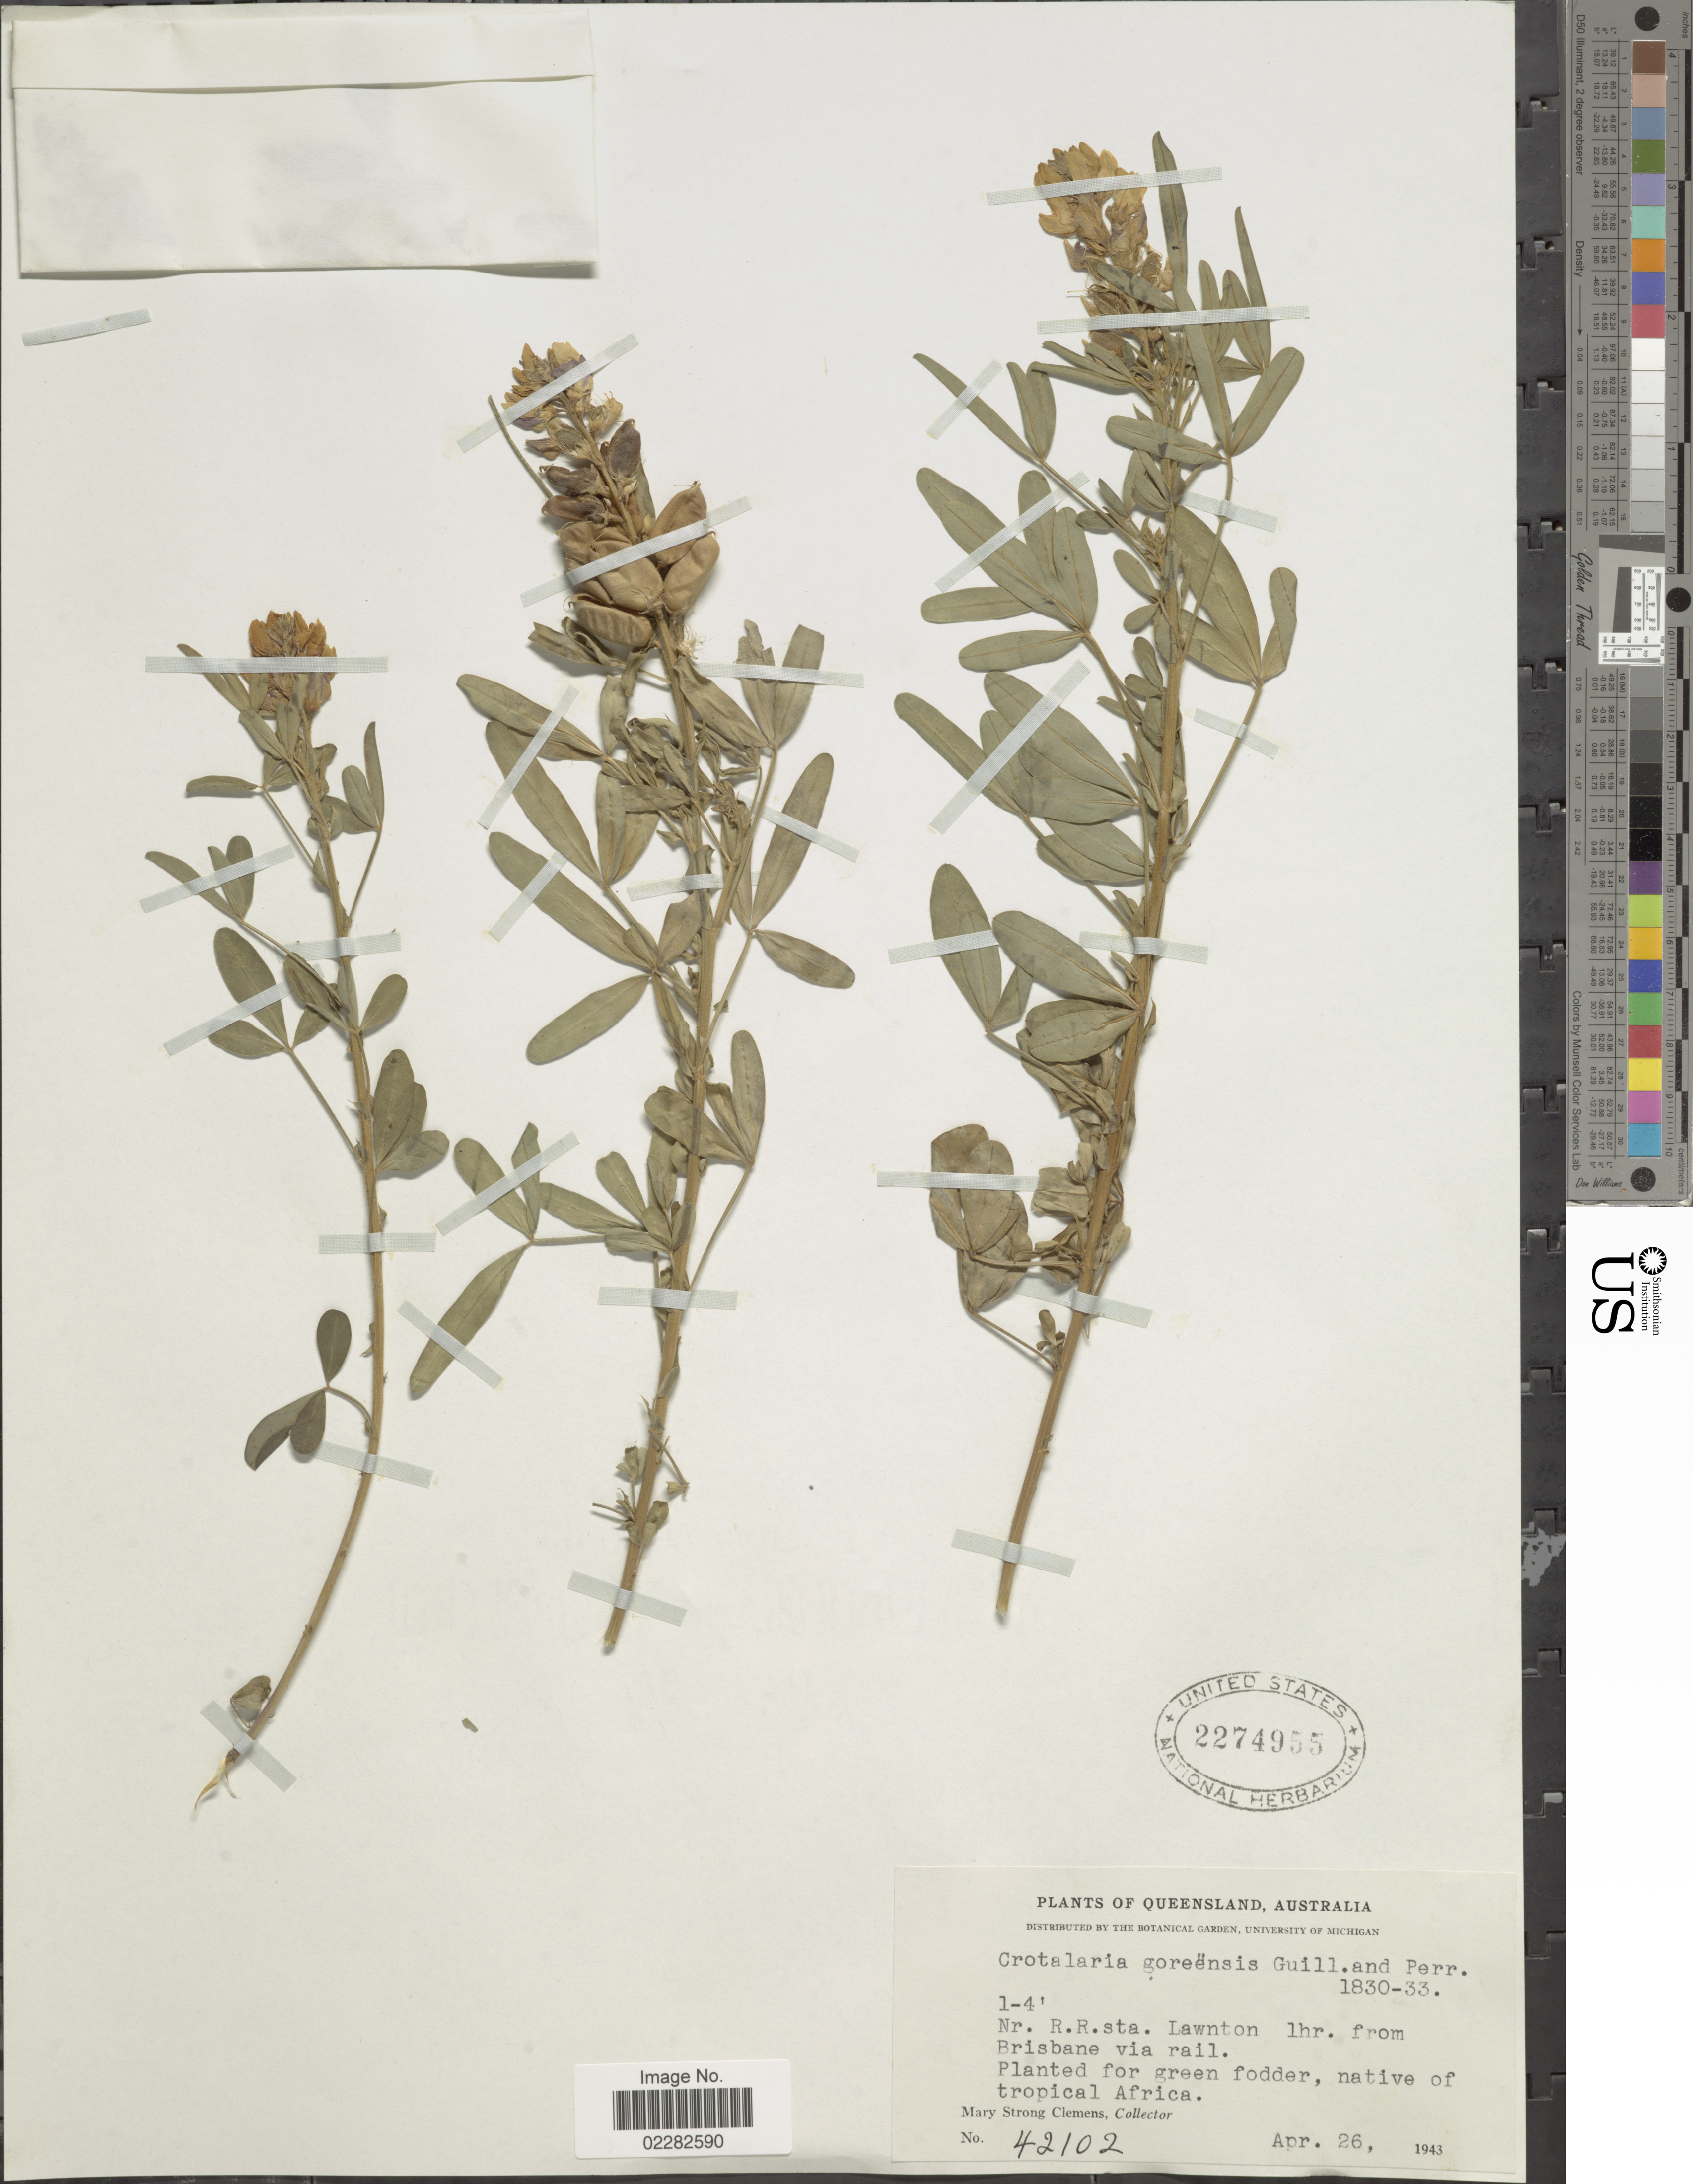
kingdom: Plantae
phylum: Tracheophyta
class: Magnoliopsida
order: Fabales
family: Fabaceae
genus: Crotalaria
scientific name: Crotalaria goreensis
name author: Guill. & Perr.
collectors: M. S. Clemens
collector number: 42102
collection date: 1943-04-26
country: Australia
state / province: Queensland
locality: Nr. R.R. sta. Lawnton 1hr. from Brisbane via rail.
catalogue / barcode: US 2274955